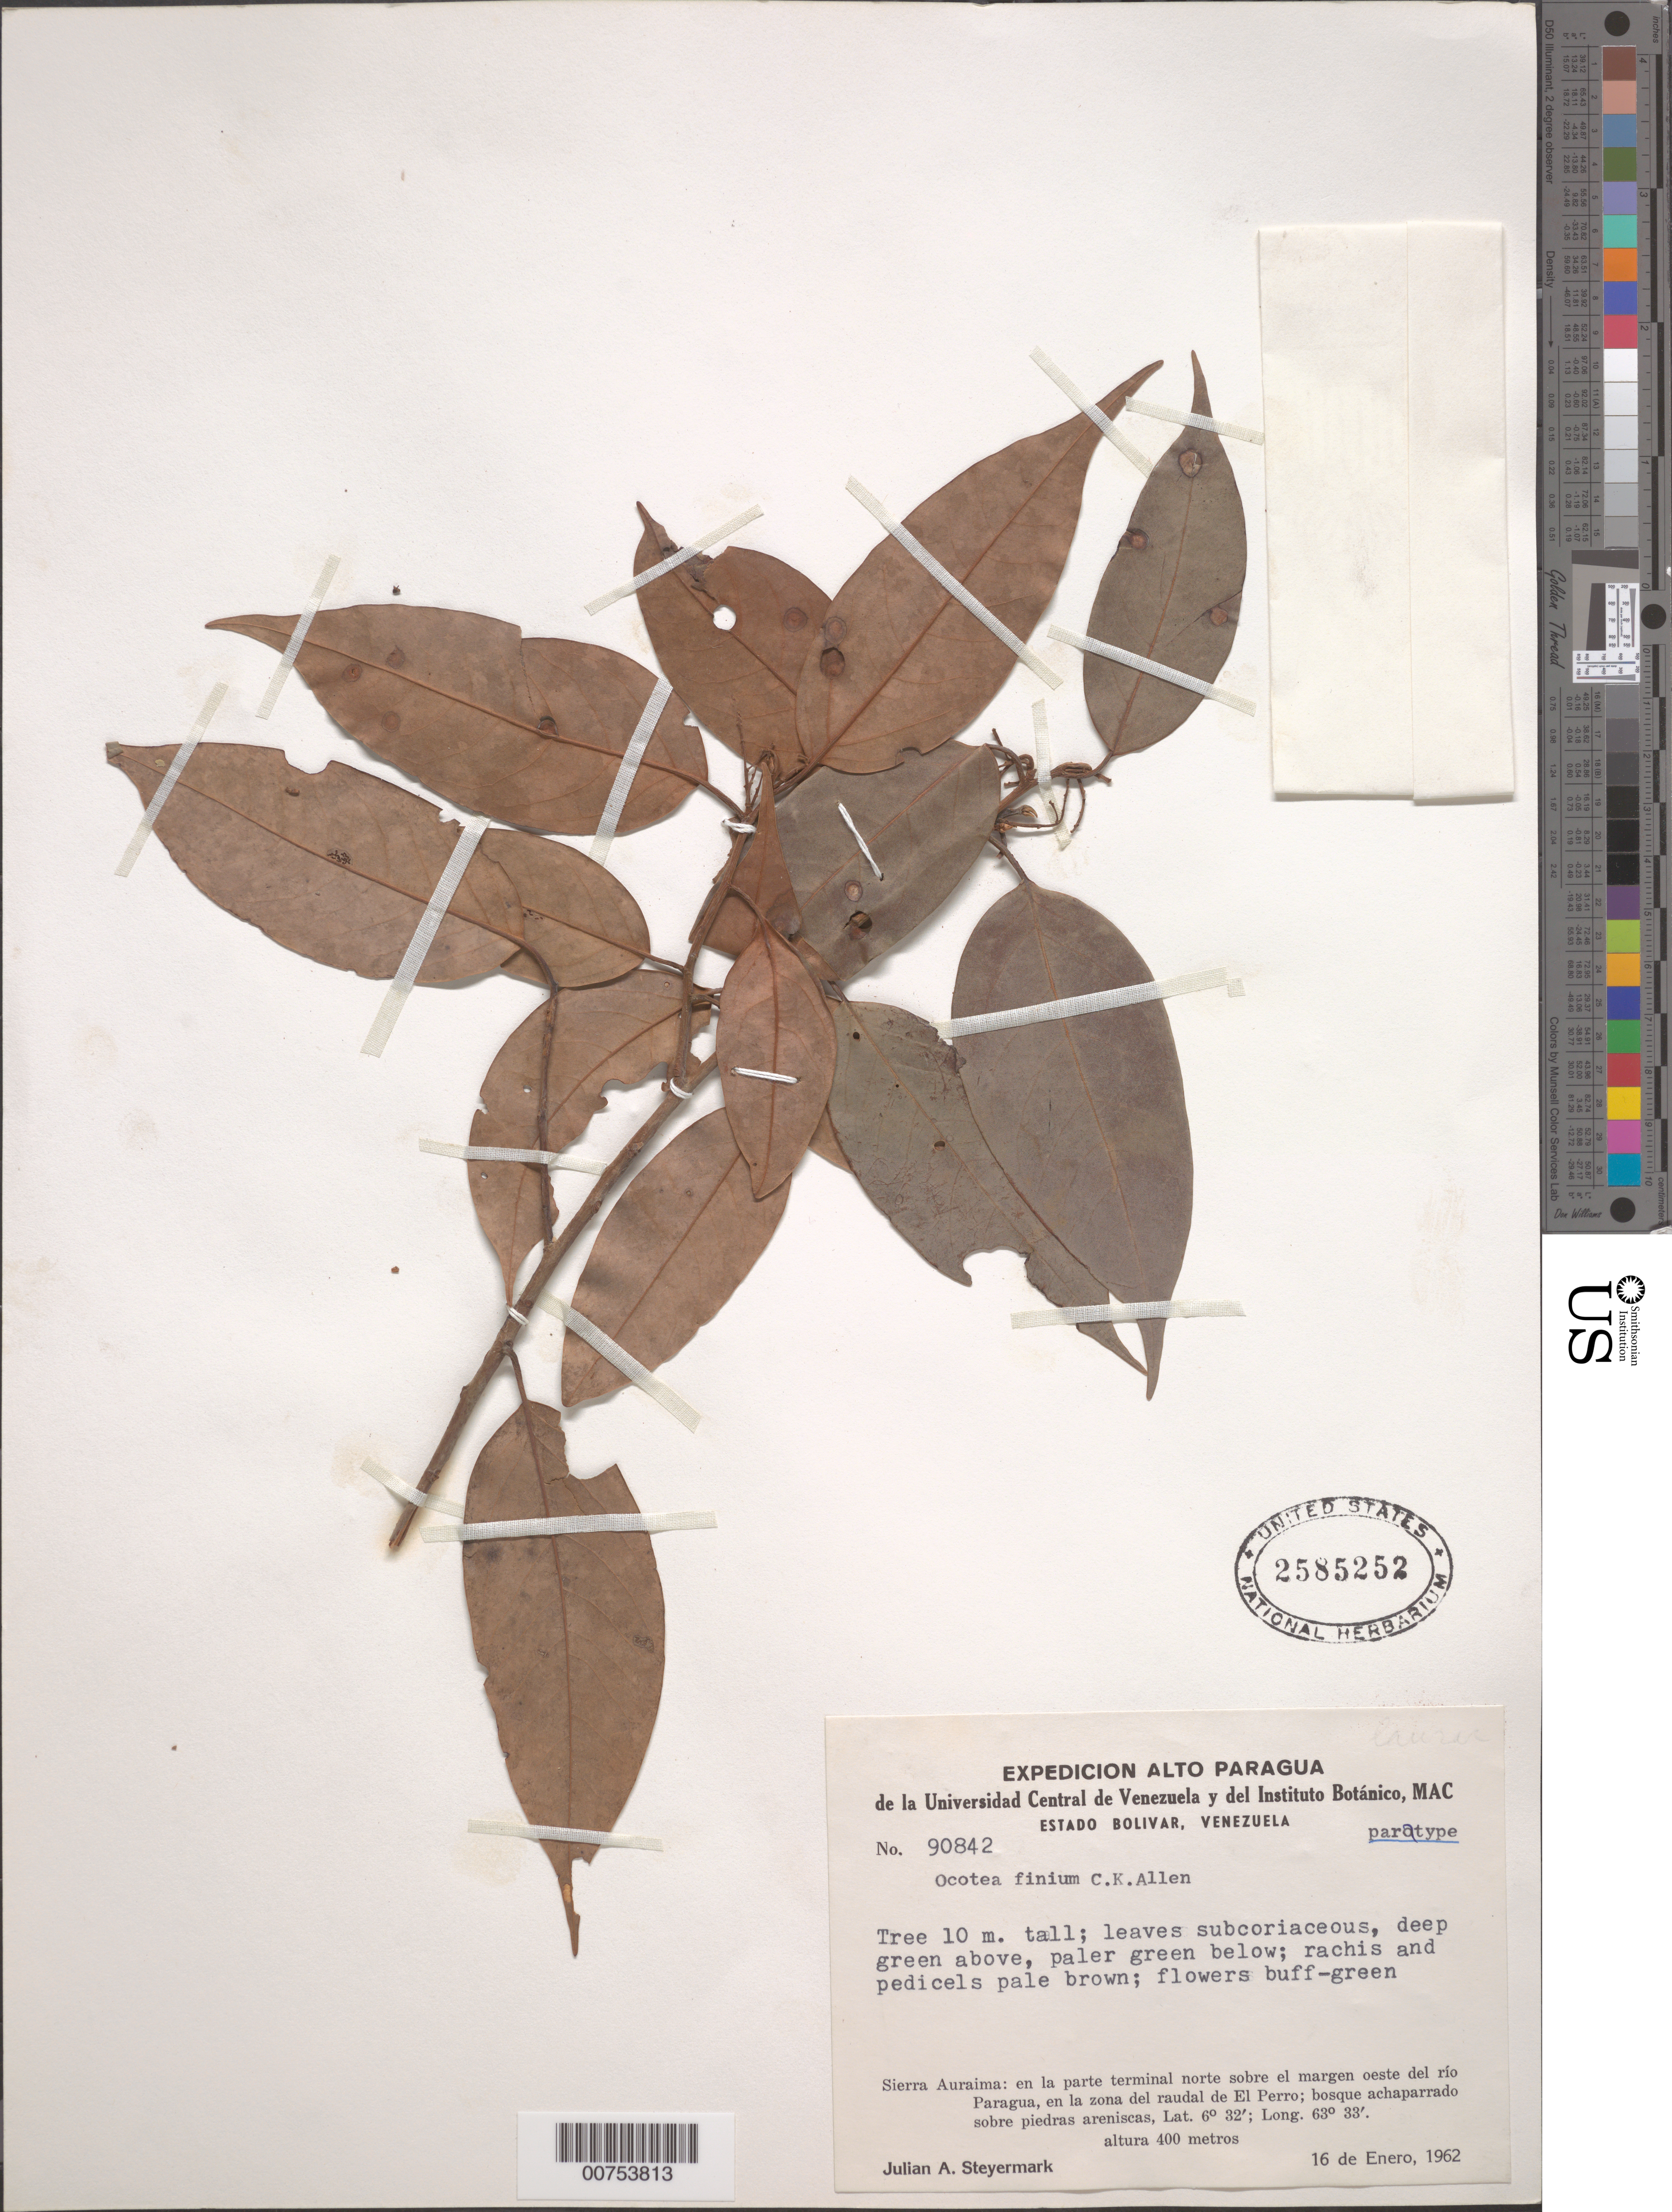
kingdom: Plantae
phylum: Tracheophyta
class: Magnoliopsida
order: Laurales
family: Lauraceae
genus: Ocotea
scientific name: Ocotea finium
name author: C.K. Allen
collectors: J. Steyermark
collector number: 90842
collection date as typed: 16-Jan-62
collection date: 1962-01-16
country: Venezuela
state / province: Bolívar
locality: Sierra Auraima, parte terminal norte sobre el margen W of Río Paragua, en la zona del raudal de El Perro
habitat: Bosque achaparrado sobre piedras areniscas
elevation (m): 400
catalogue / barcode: US 2585252